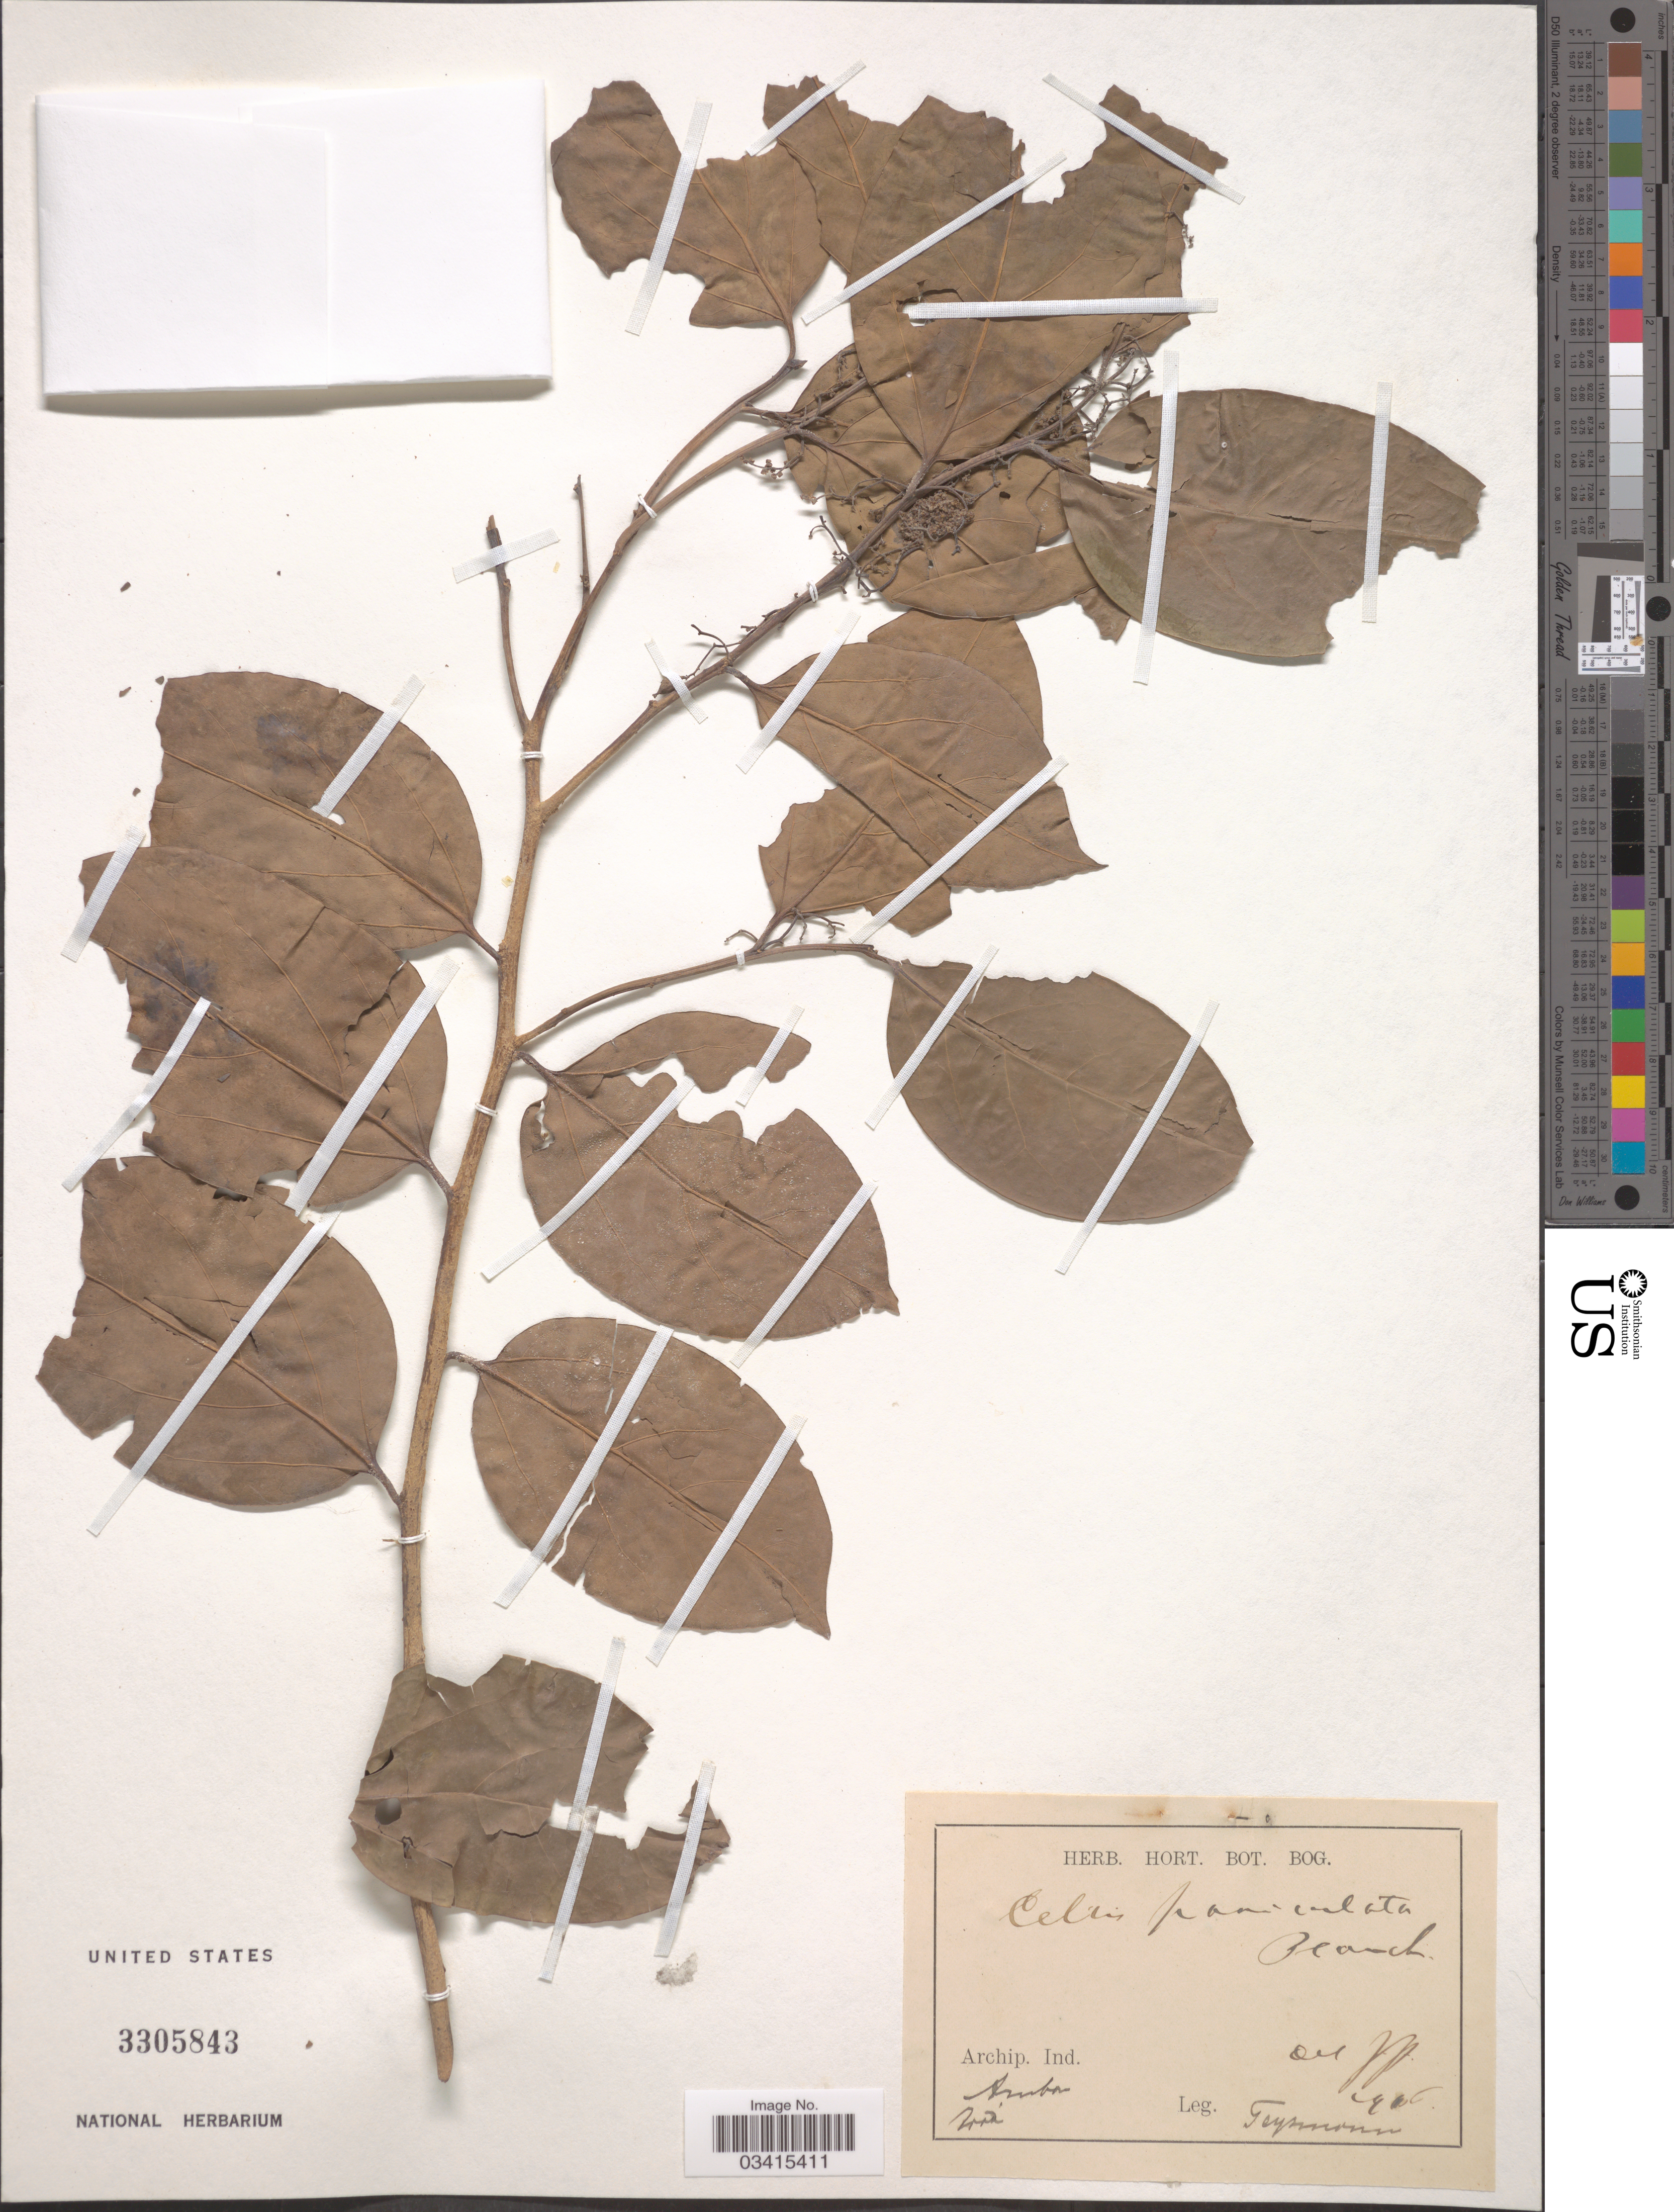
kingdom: Plantae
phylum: Tracheophyta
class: Magnoliopsida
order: Rosales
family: Cannabaceae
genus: Celtis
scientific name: Celtis paniculata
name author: (Endl.) Planch.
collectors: Teysmann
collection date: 1906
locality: Archip. Ind. Amba [interpreted].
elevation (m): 2134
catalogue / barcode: US 3305843